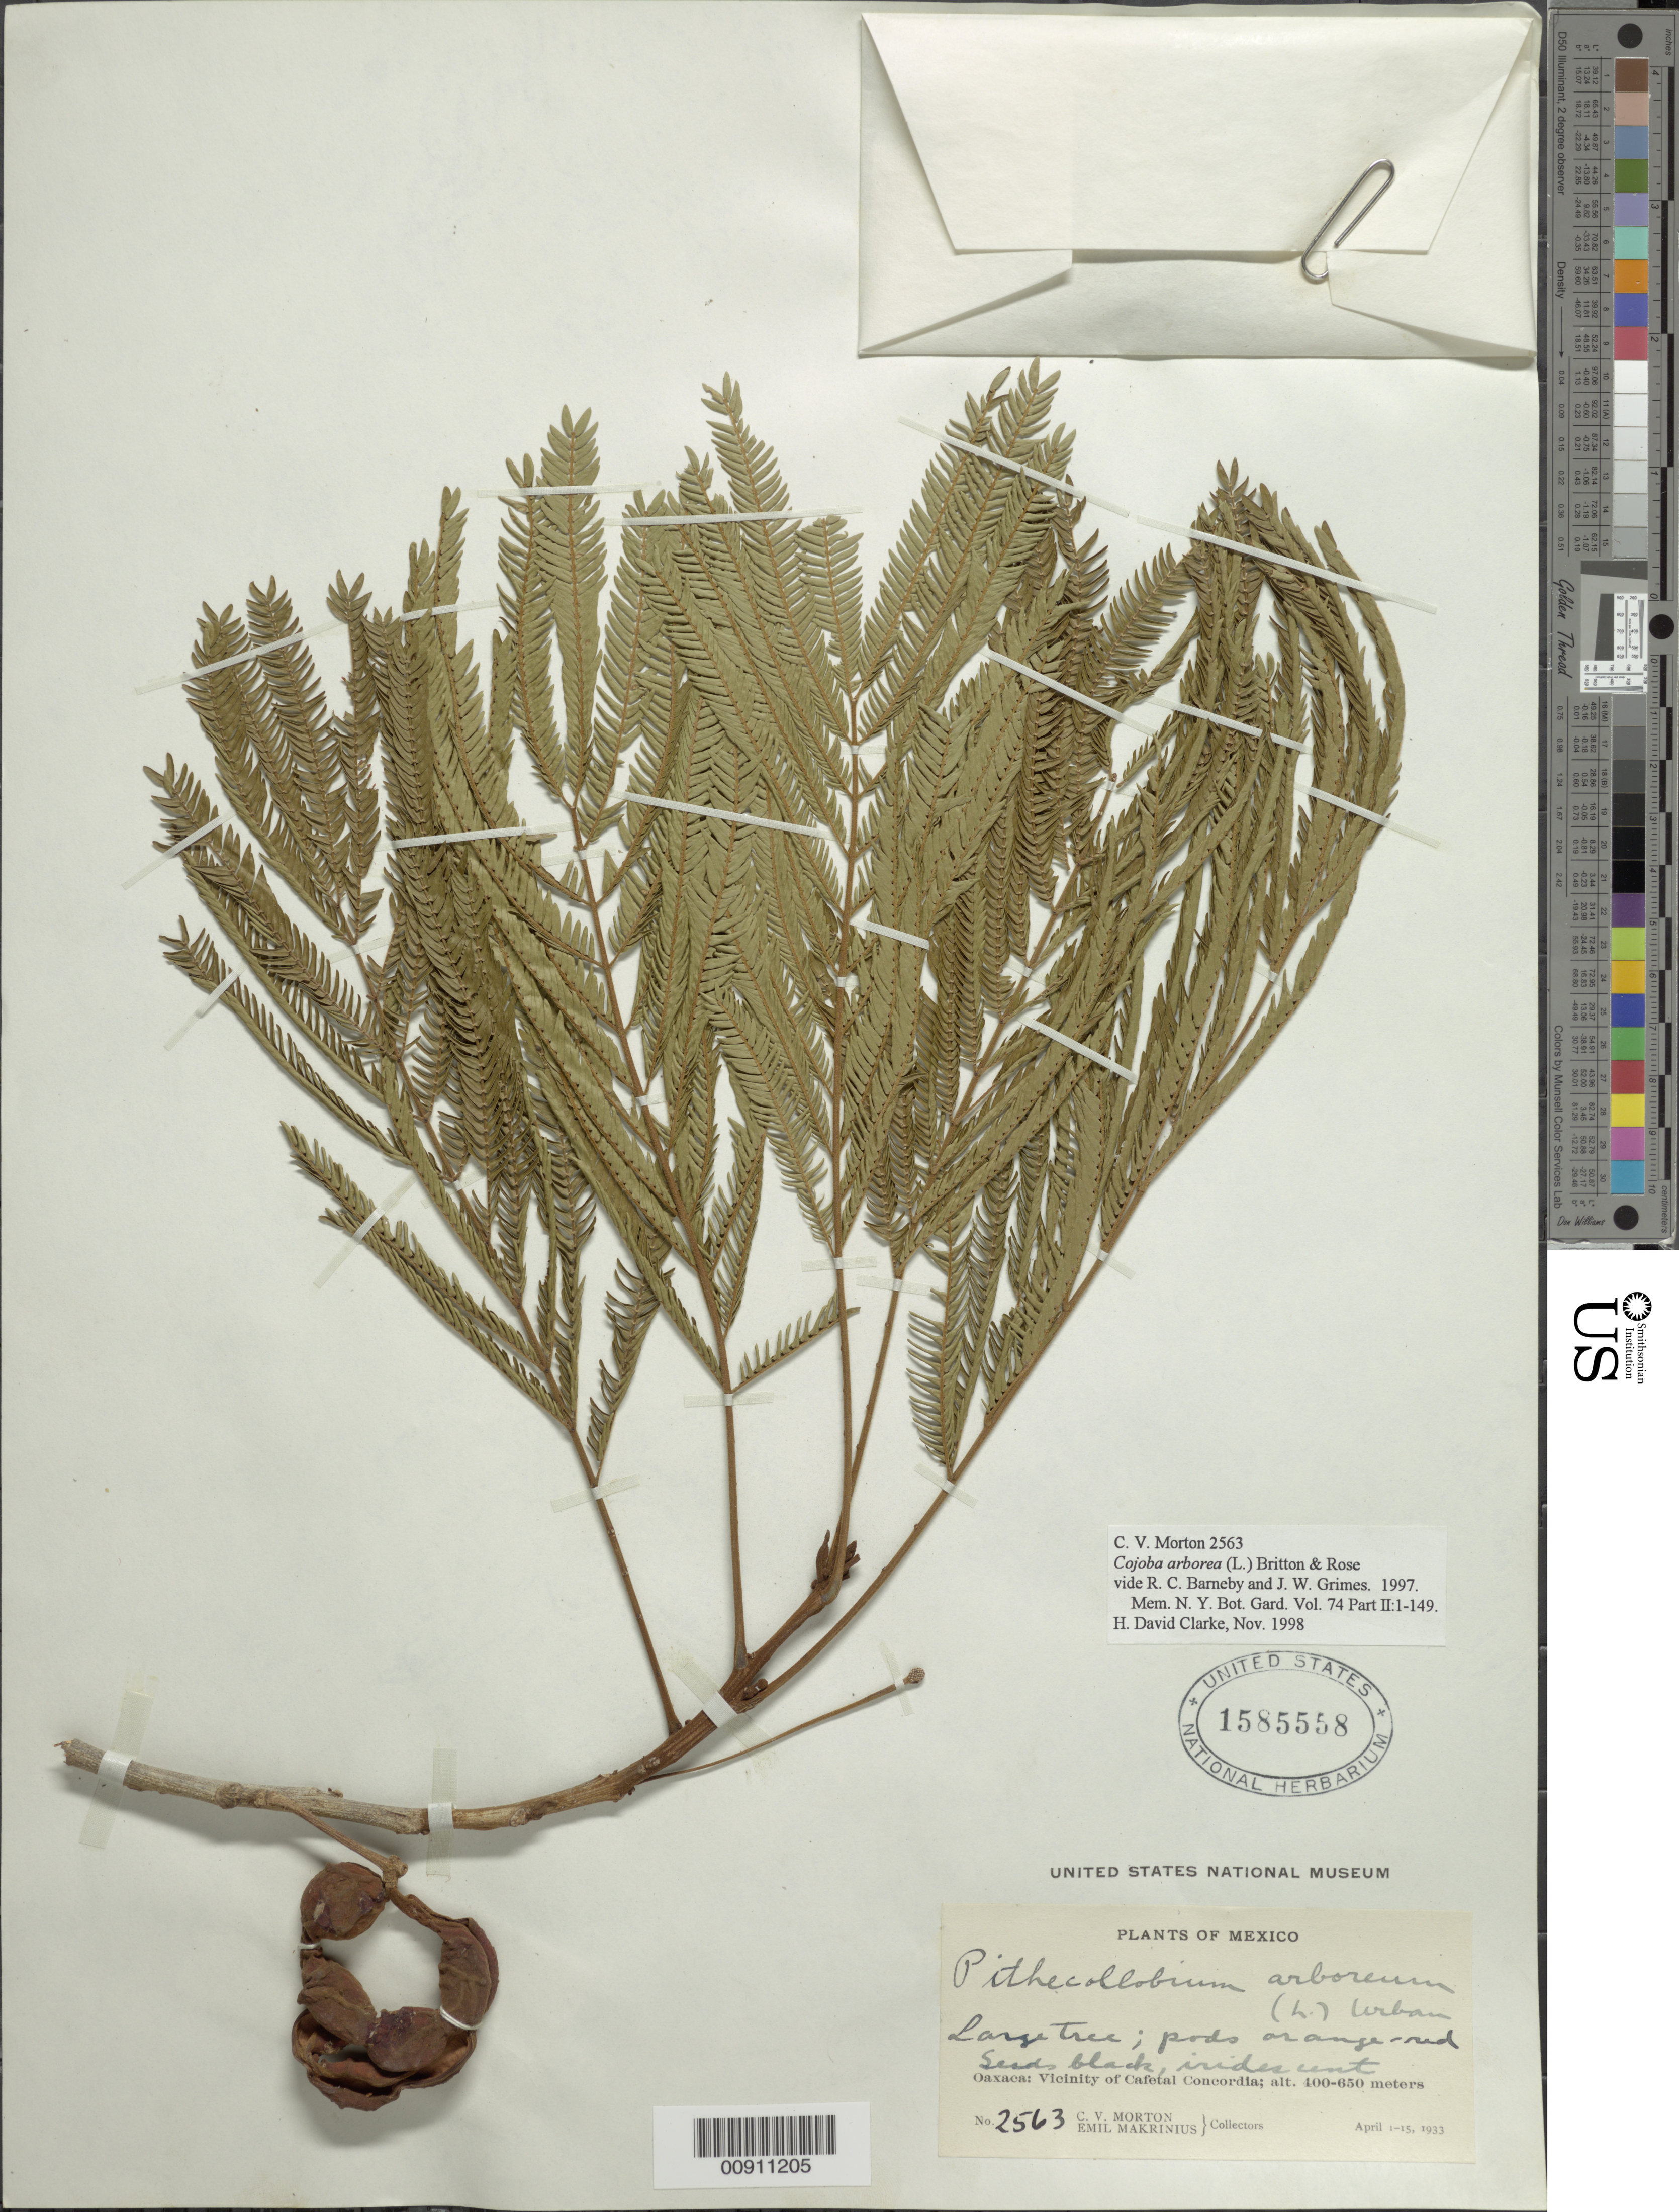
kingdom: Plantae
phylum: Tracheophyta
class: Magnoliopsida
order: Fabales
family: Fabaceae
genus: Cojoba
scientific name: Cojoba arborea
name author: (L.) Britton & Rose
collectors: C. V. Morton & E. Makrinius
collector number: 2563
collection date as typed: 01 Apr 1933 to 15 Apr 1933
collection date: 1933-04-01/1933-04-15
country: Mexico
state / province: Oaxaca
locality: Oaxaca: Vicinity of Cafetal Concordia.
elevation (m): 650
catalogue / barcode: US 1585558